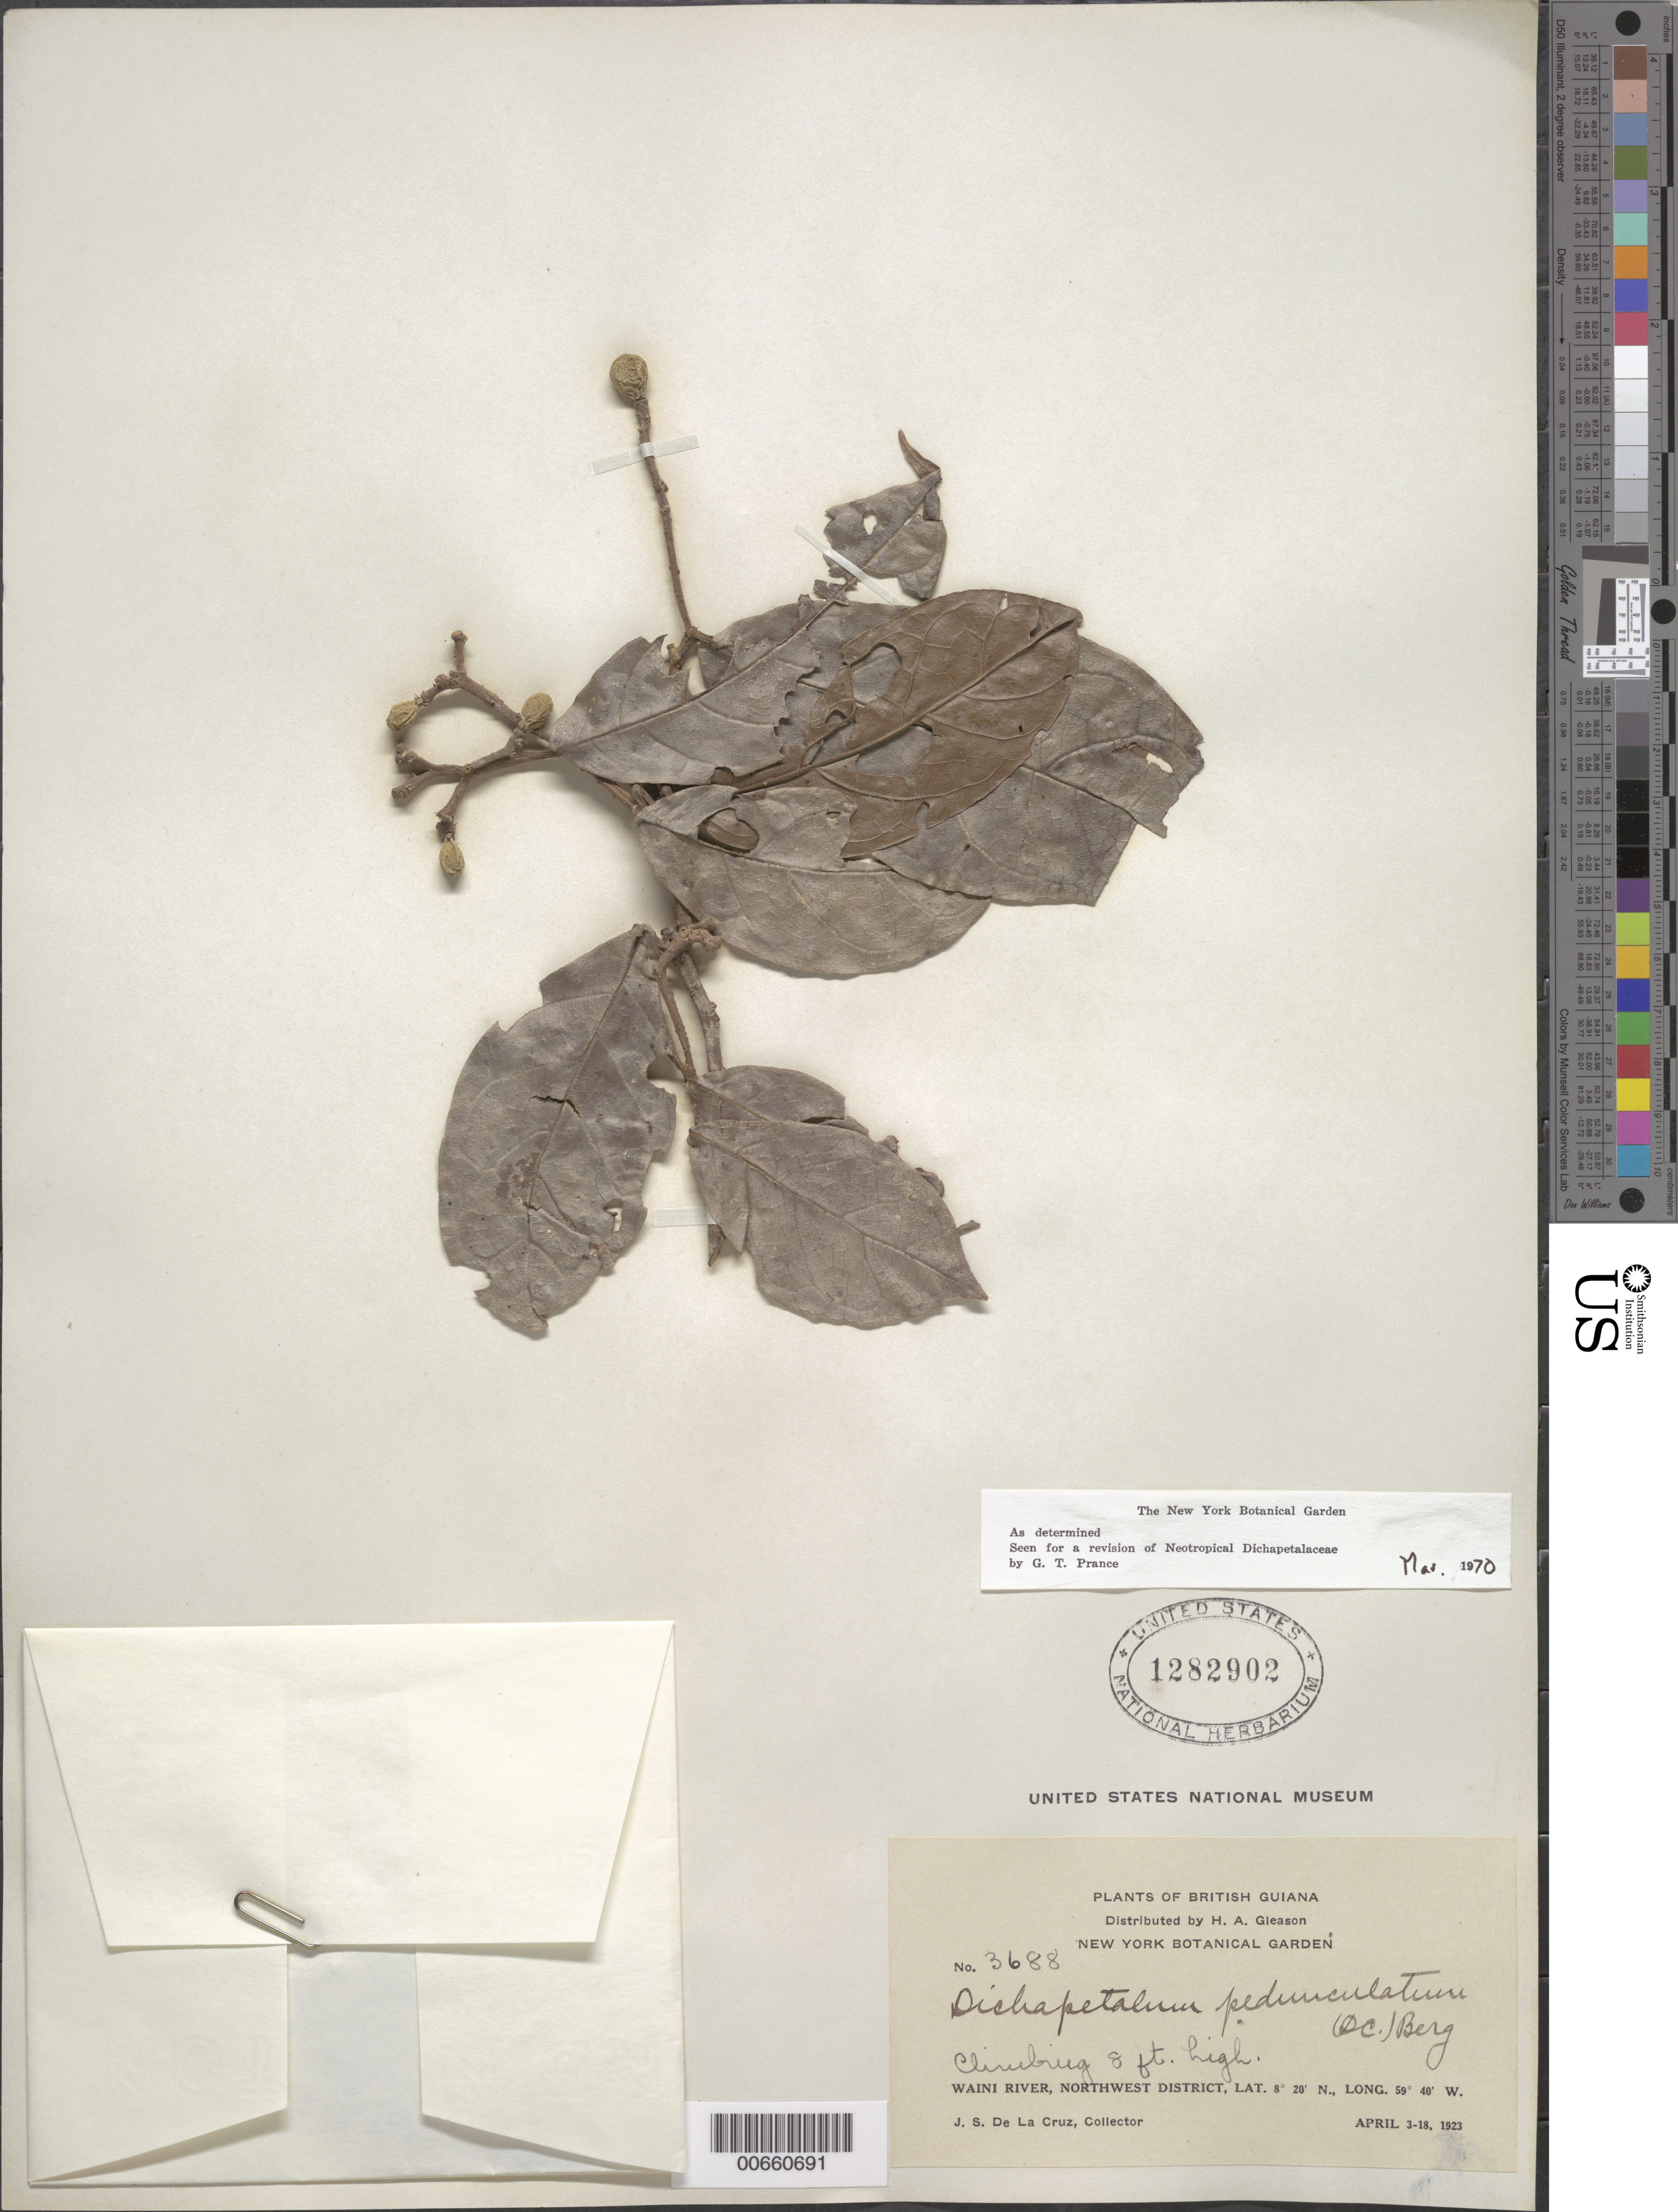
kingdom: Plantae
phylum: Tracheophyta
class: Magnoliopsida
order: Malpighiales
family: Dichapetalaceae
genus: Dichapetalum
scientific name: Dichapetalum pedunculatum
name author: (DC.) Baill.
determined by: Prance, G. T.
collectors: J. S. de la Cruz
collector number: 3688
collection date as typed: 3-Apr-23 to 18-Apr-23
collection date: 1923-04-03/1923-04-18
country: Guyana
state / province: Barima-Waini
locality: Waini R., NW District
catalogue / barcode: US 1282902